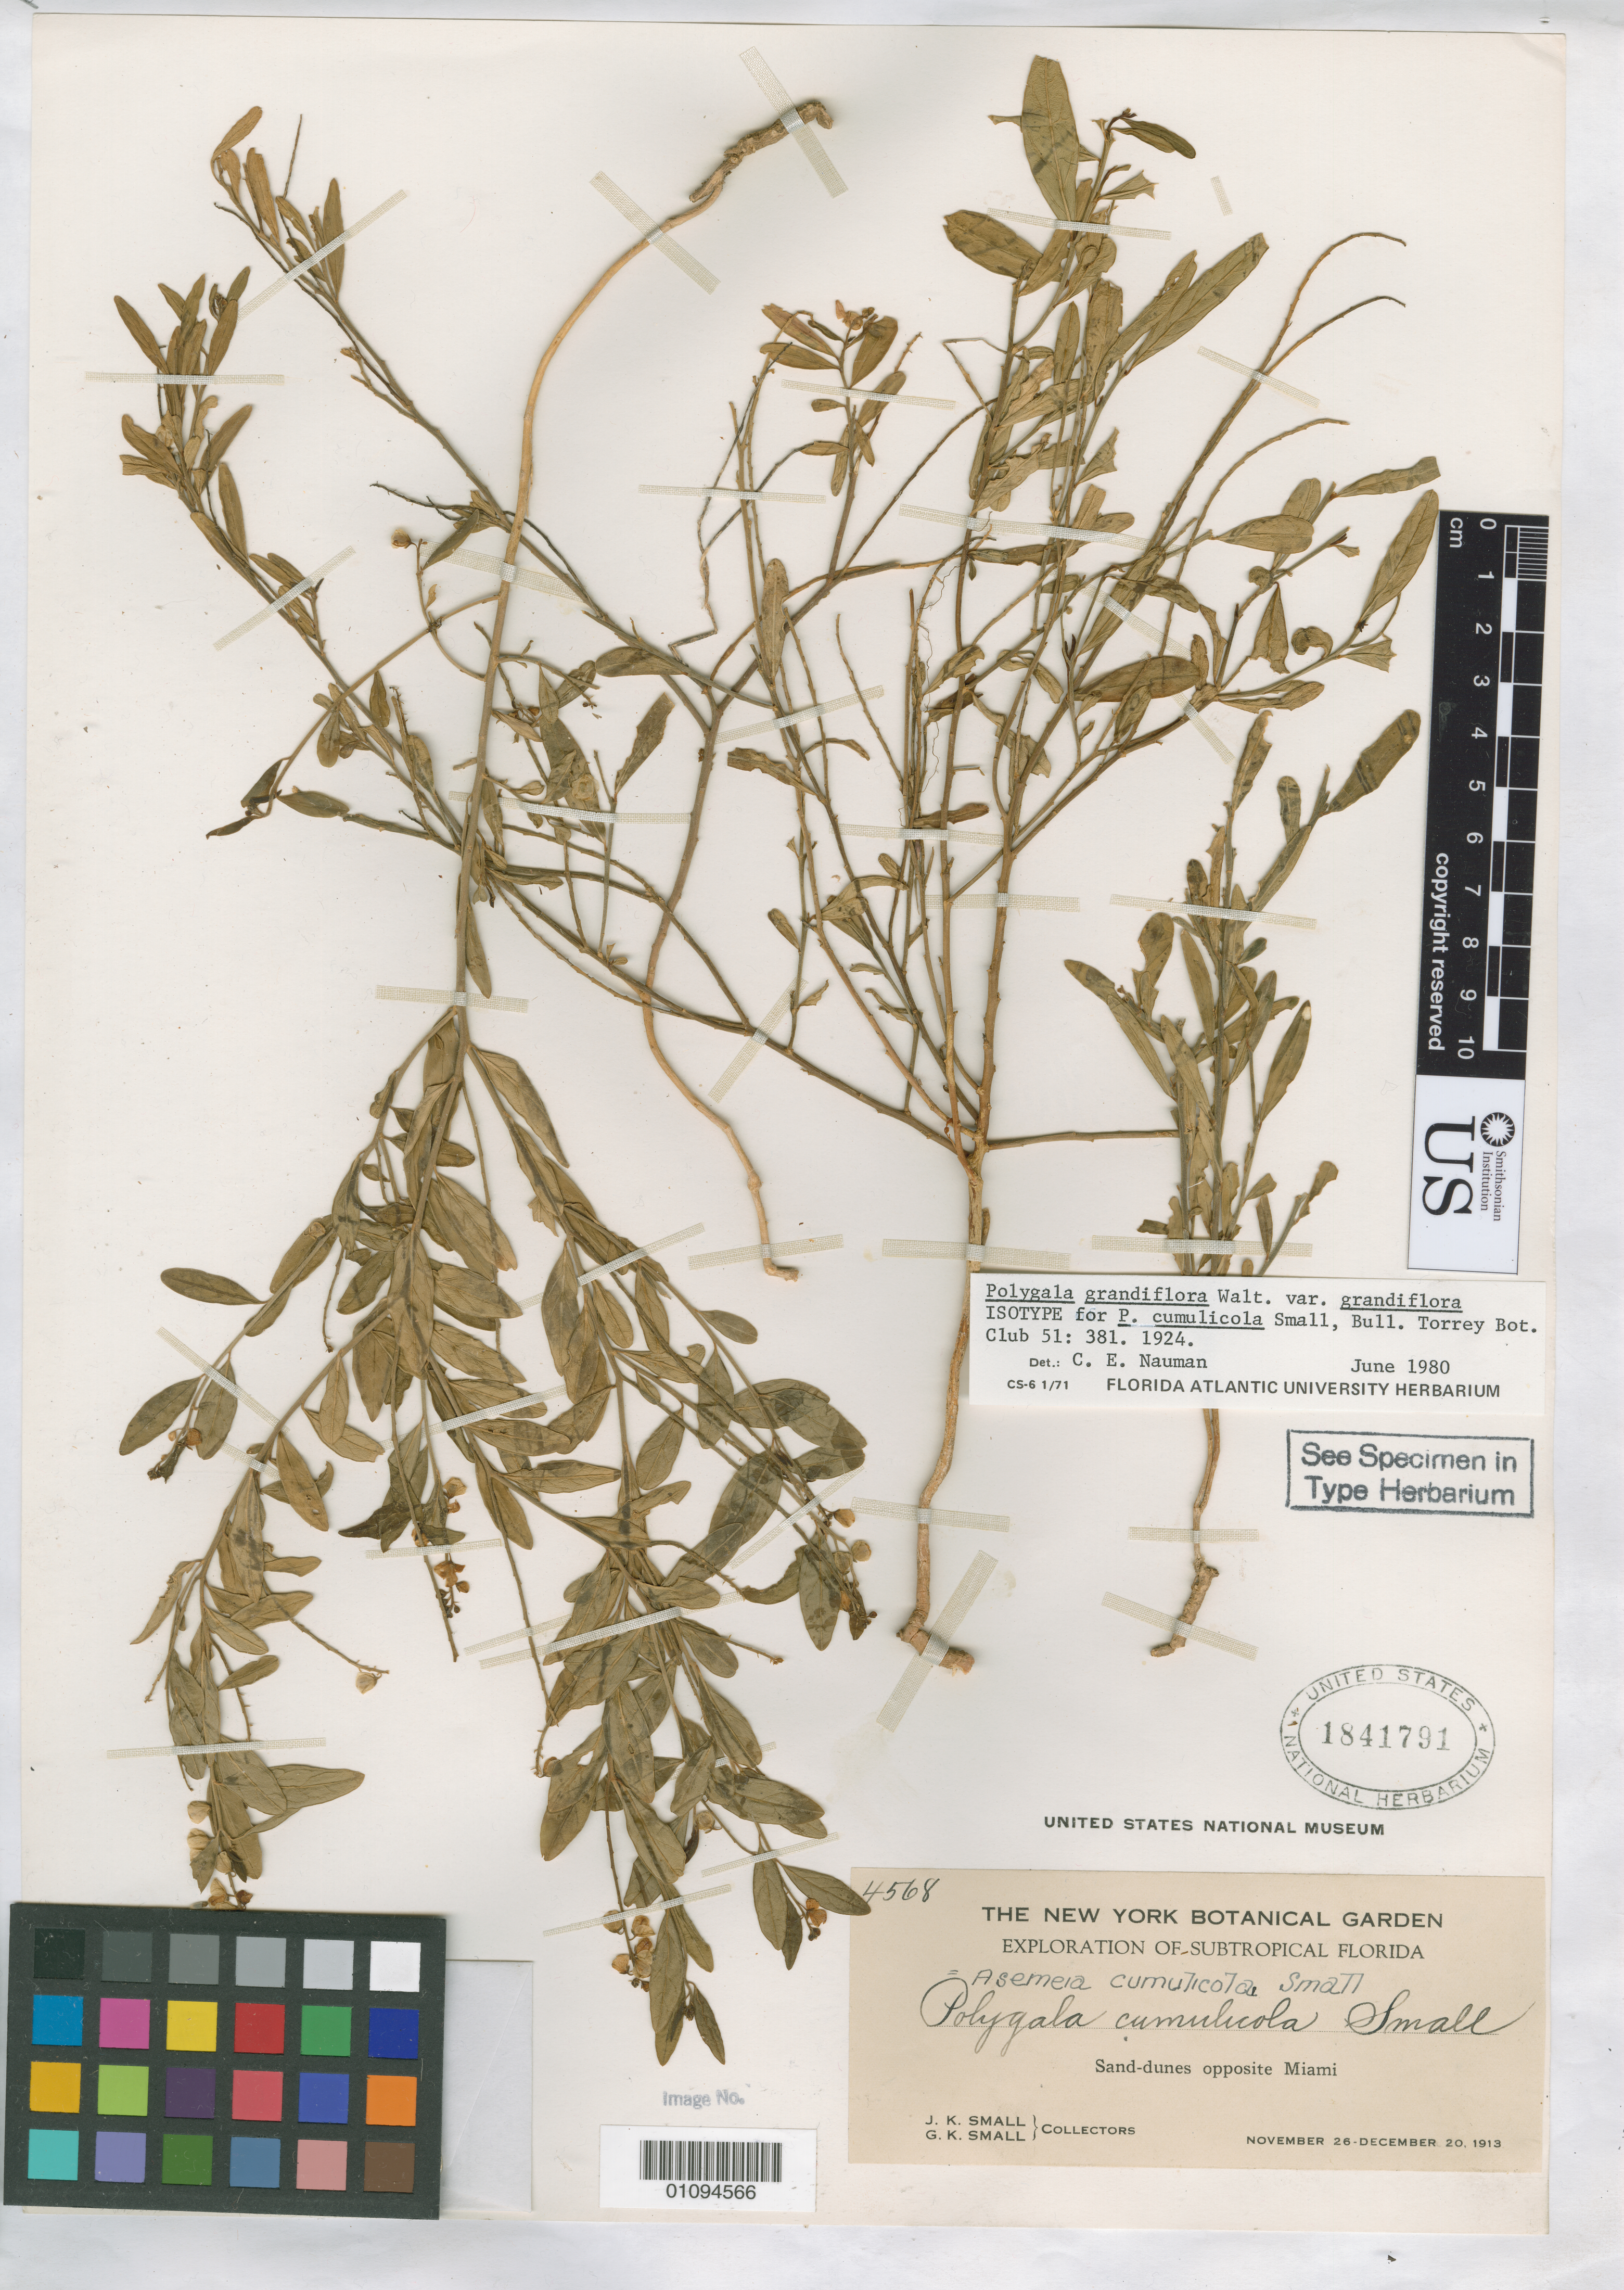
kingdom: Plantae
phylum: Tracheophyta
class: Magnoliopsida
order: Fabales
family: Polygalaceae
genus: Polygala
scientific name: Polygala cumulicola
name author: Small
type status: Isotype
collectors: J. K. Small & G. K. Small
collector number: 4568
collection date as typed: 26 Nov 1913 to 20 Dec 1913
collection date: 1913-11-26/1913-12-20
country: United States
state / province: Florida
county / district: Dade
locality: Opposite Miami.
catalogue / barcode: US 1841791